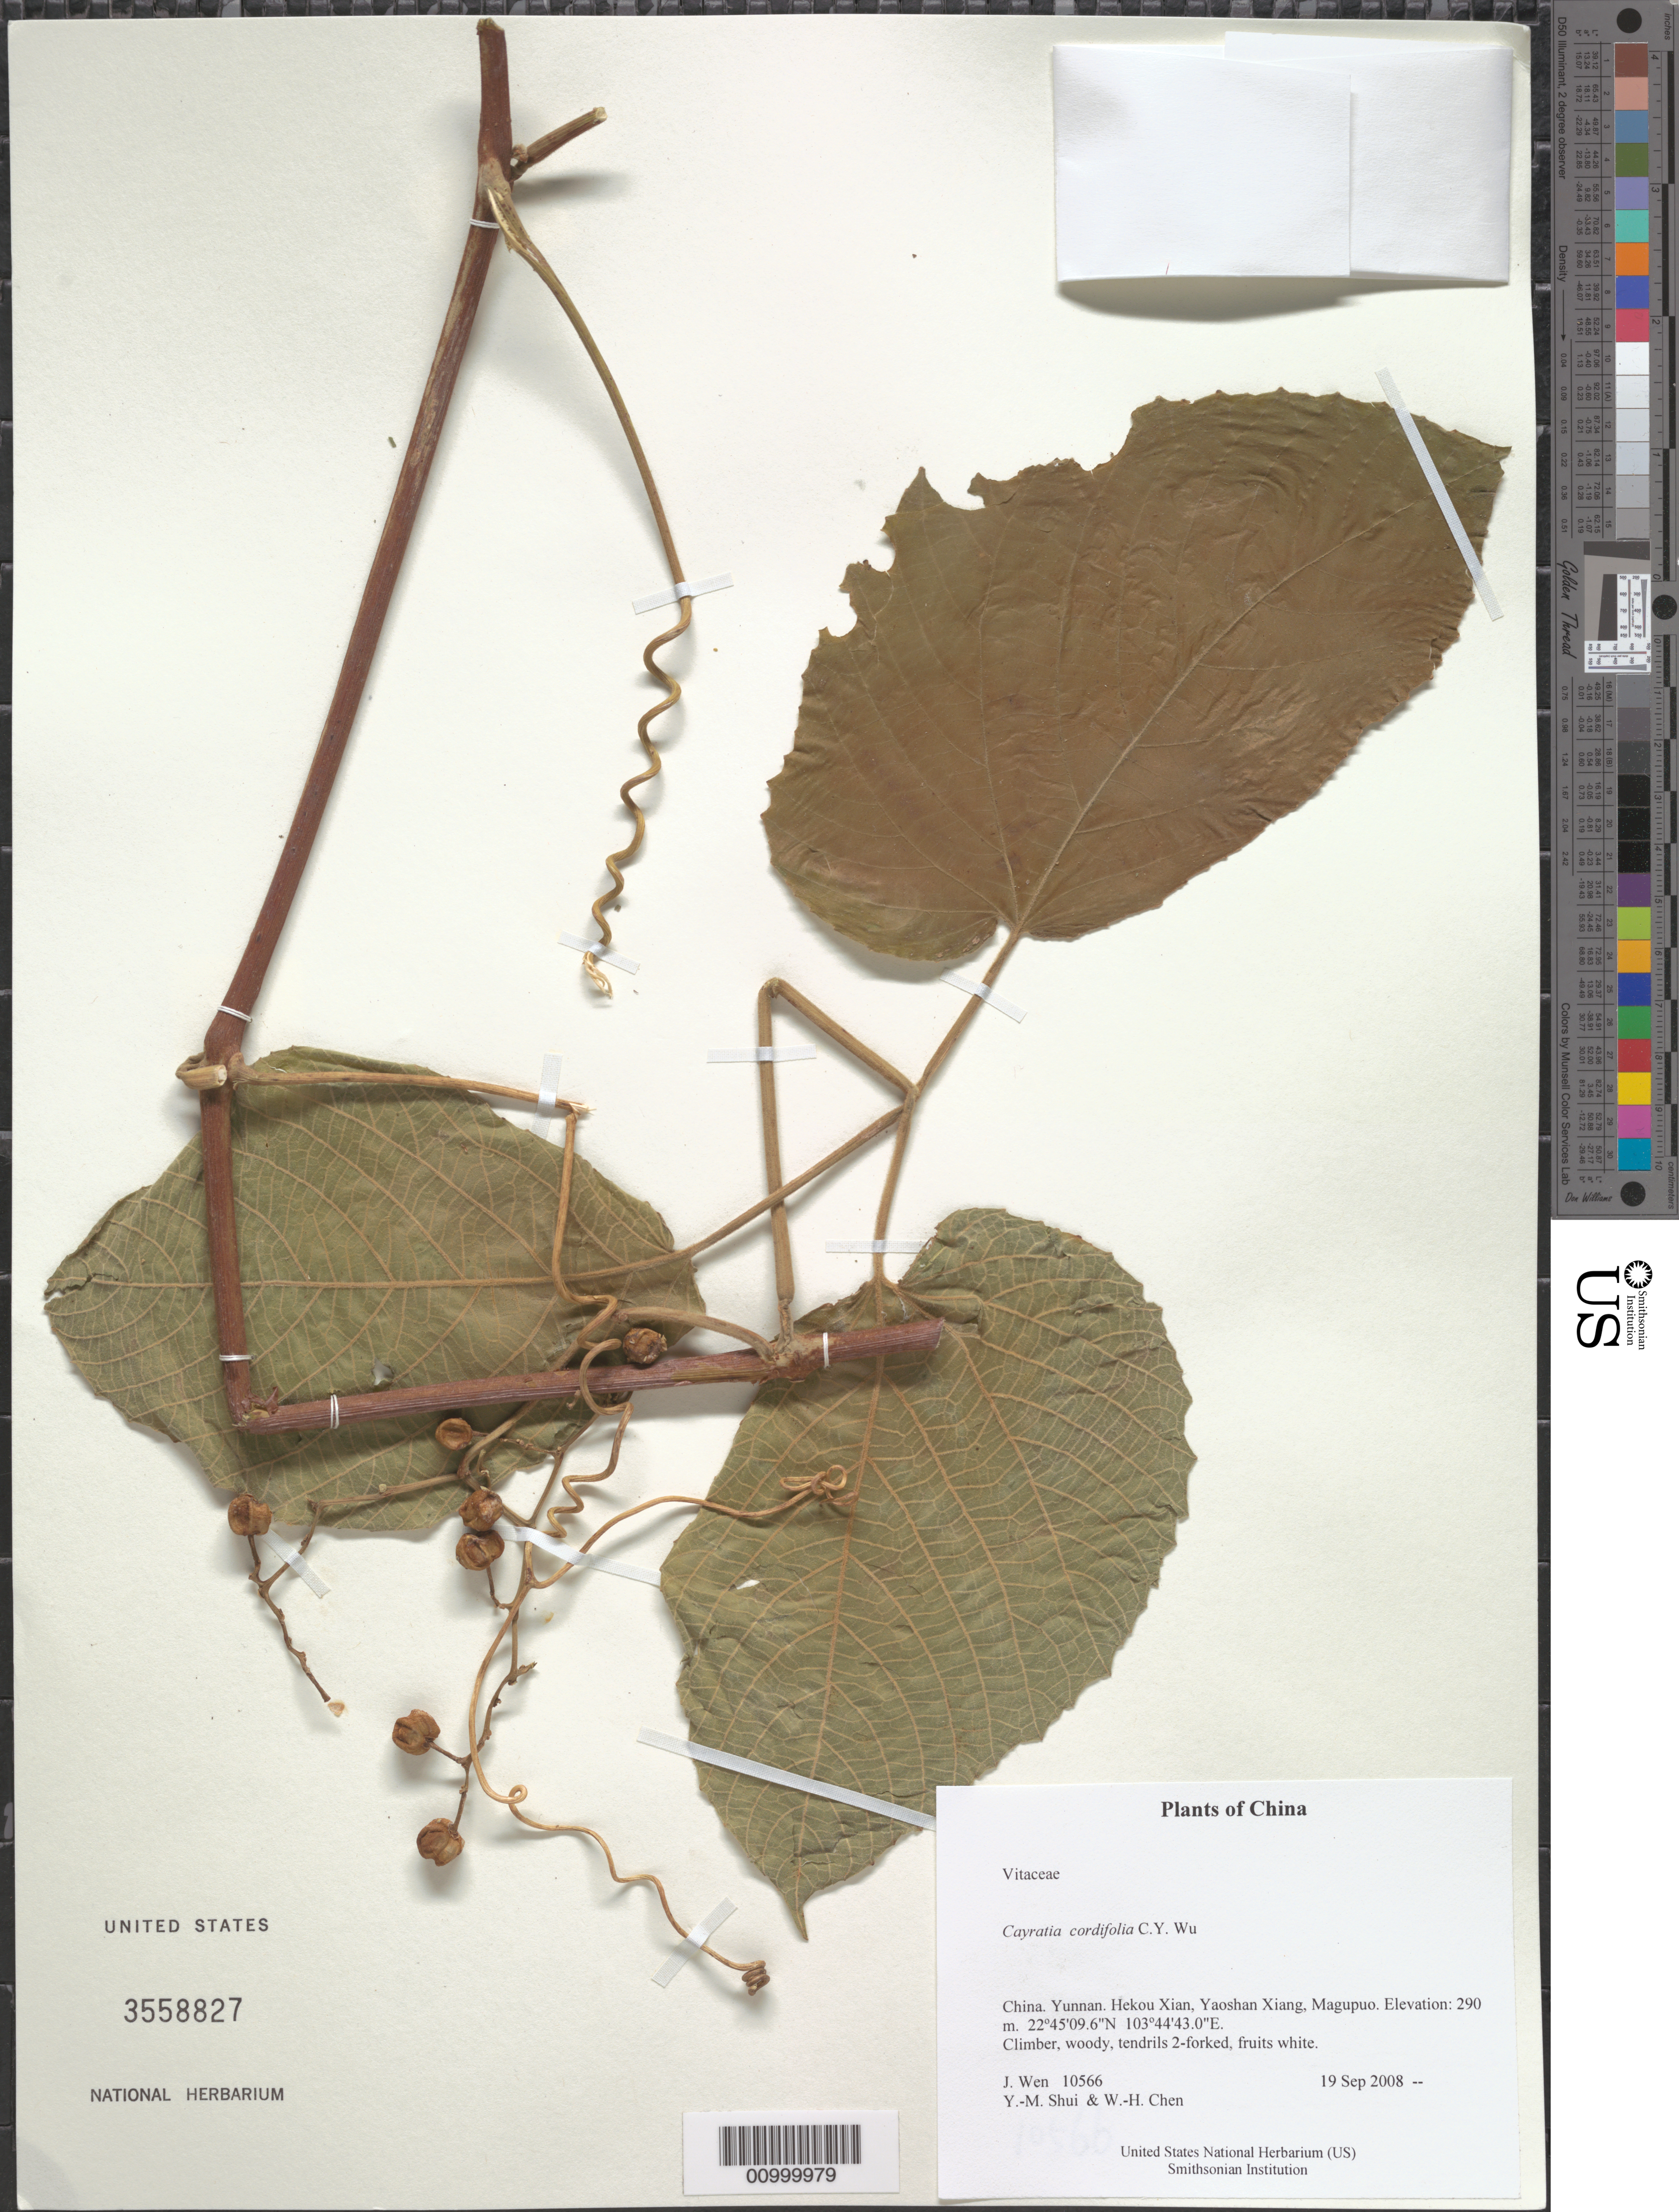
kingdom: Plantae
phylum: Tracheophyta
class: Magnoliopsida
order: Vitales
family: Vitaceae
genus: Cayratia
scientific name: Cayratia cordifolia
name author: C.Y. Wu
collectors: J. Wen, Y. Shui & W. Chen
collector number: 10566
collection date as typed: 19 Sep 2008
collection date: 2008-09-19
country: China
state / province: Yunnan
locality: Hekou Xian, Yaoshan Xiang, Magupuo.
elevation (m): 290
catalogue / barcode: US 3558827